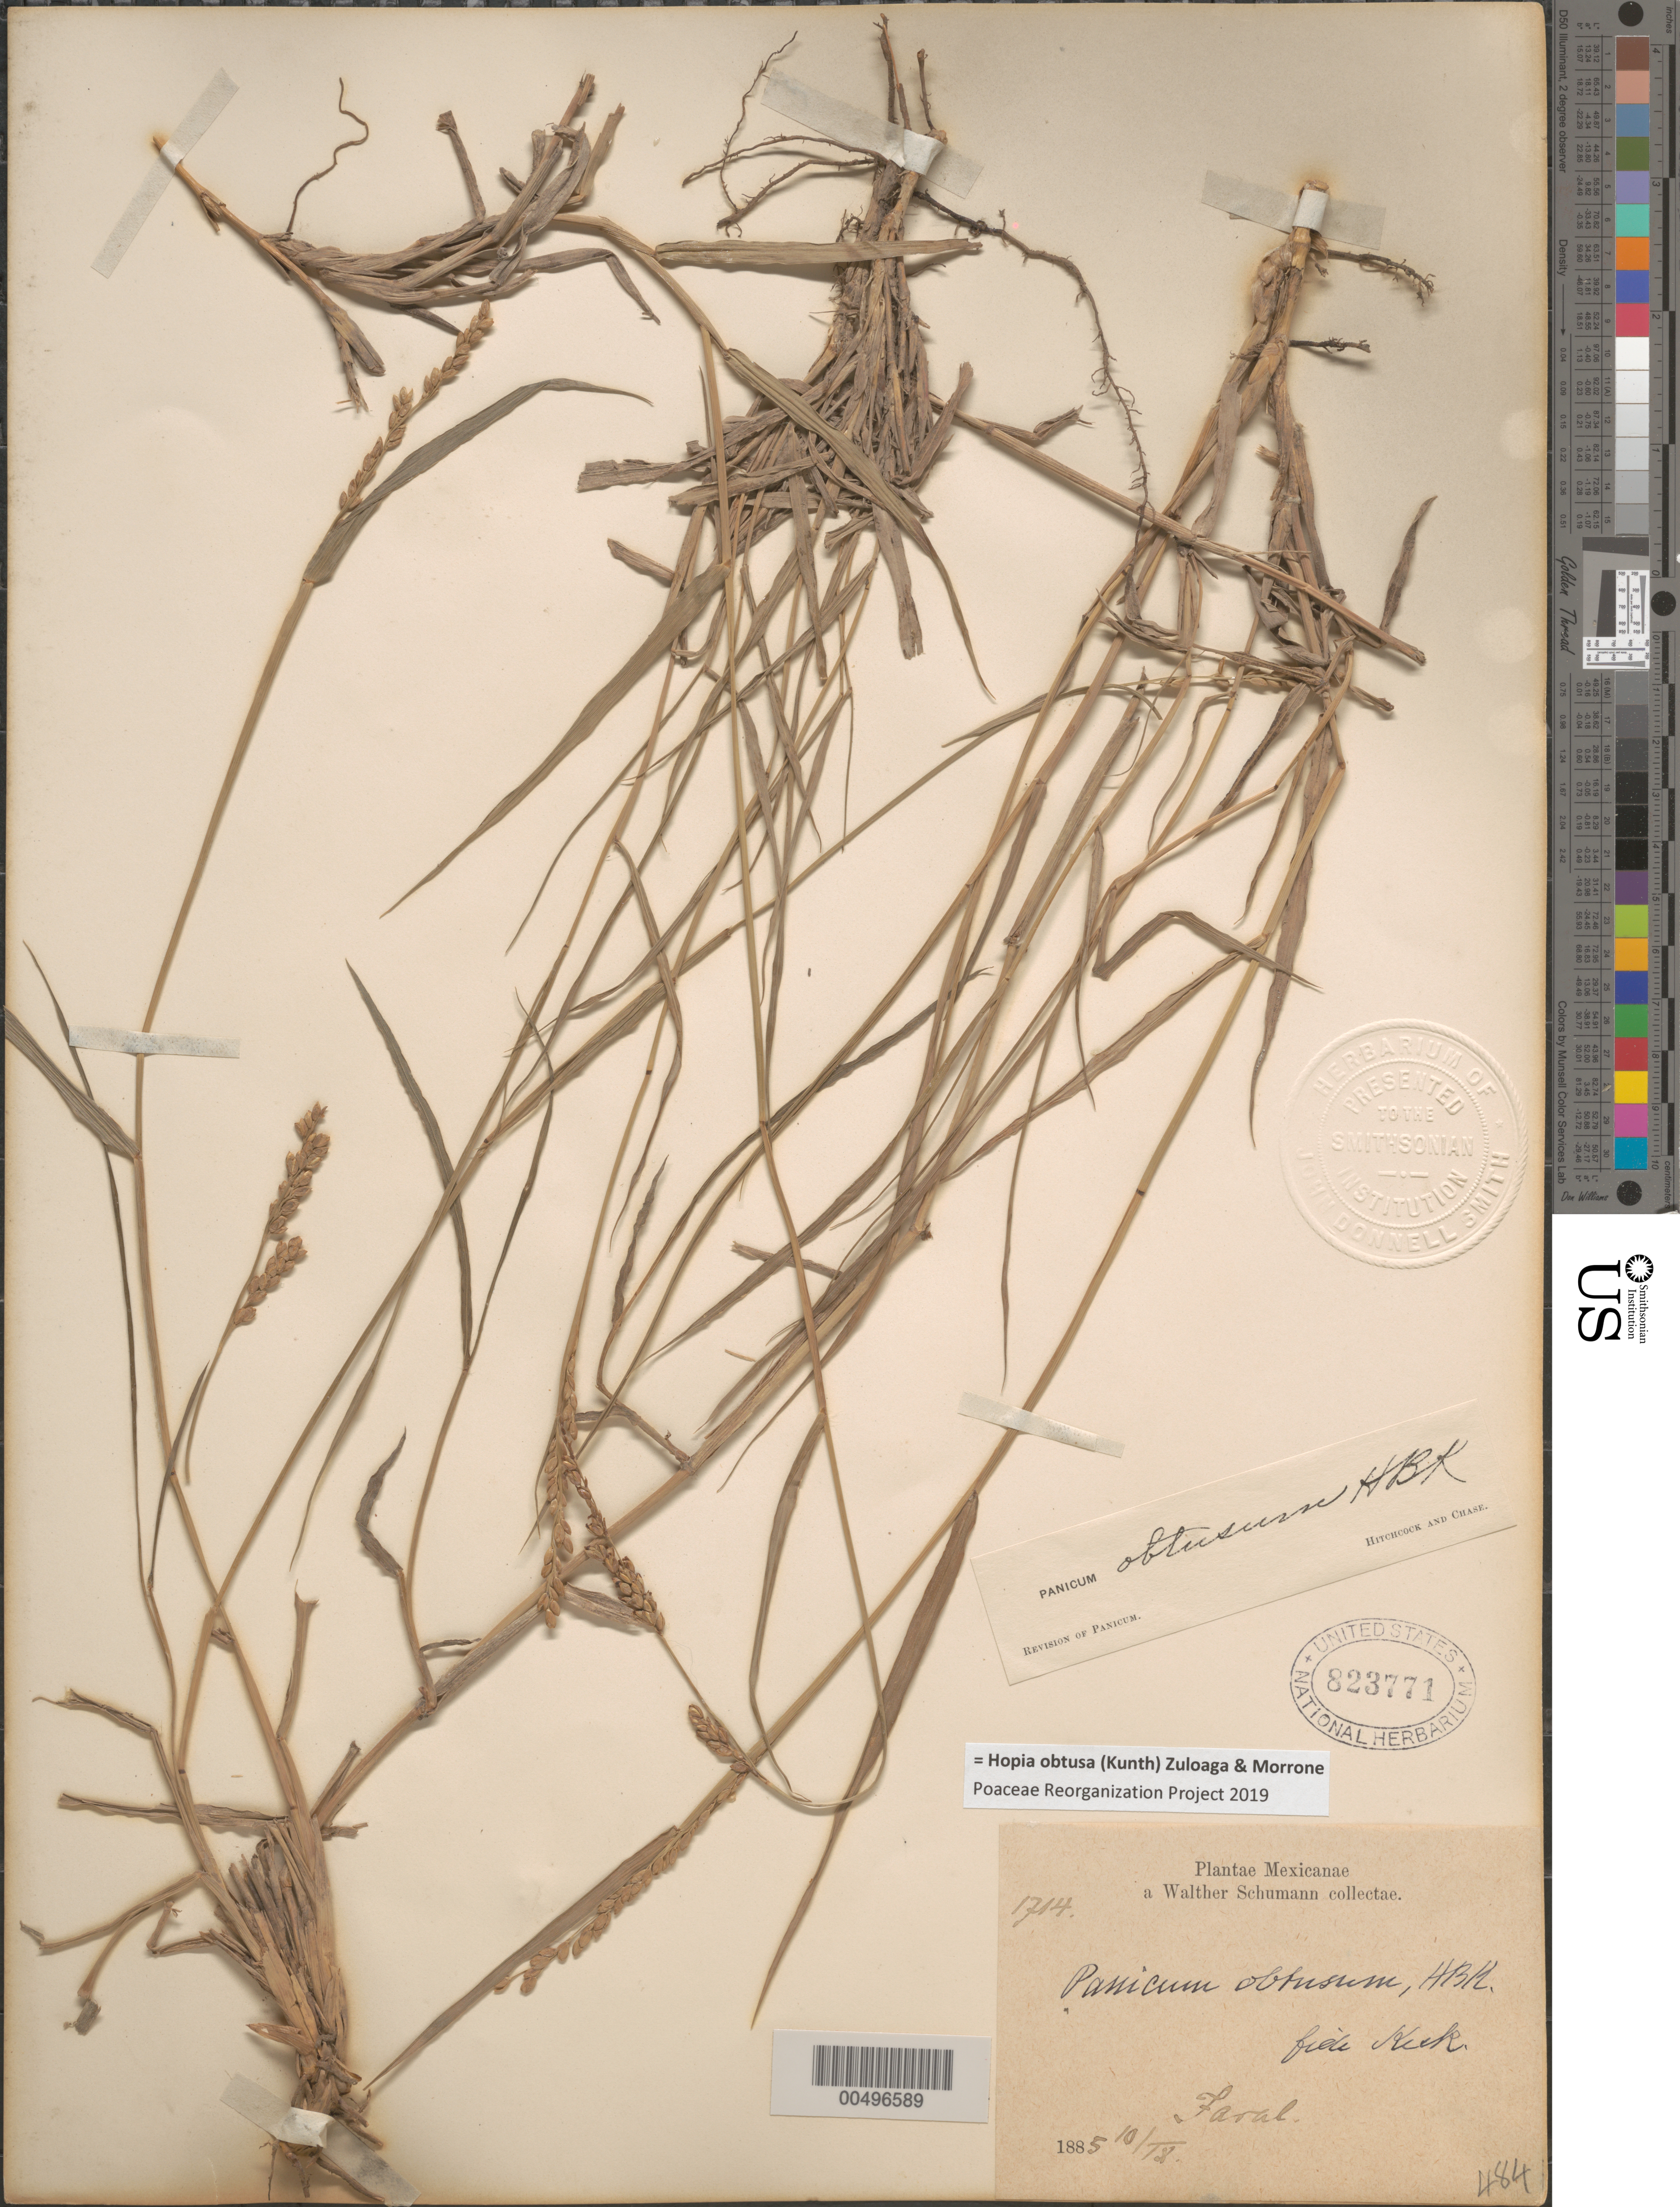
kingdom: Plantae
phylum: Tracheophyta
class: Liliopsida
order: Poales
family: Poaceae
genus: Panicum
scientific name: Panicum obtusum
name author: Kunth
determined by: Hitchcock, A. S.; Chase, [M.] A.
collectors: W. Schumann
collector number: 1714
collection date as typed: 10 Dec 1885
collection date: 1885-12-10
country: Mexico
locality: Jaral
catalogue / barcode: US 823771